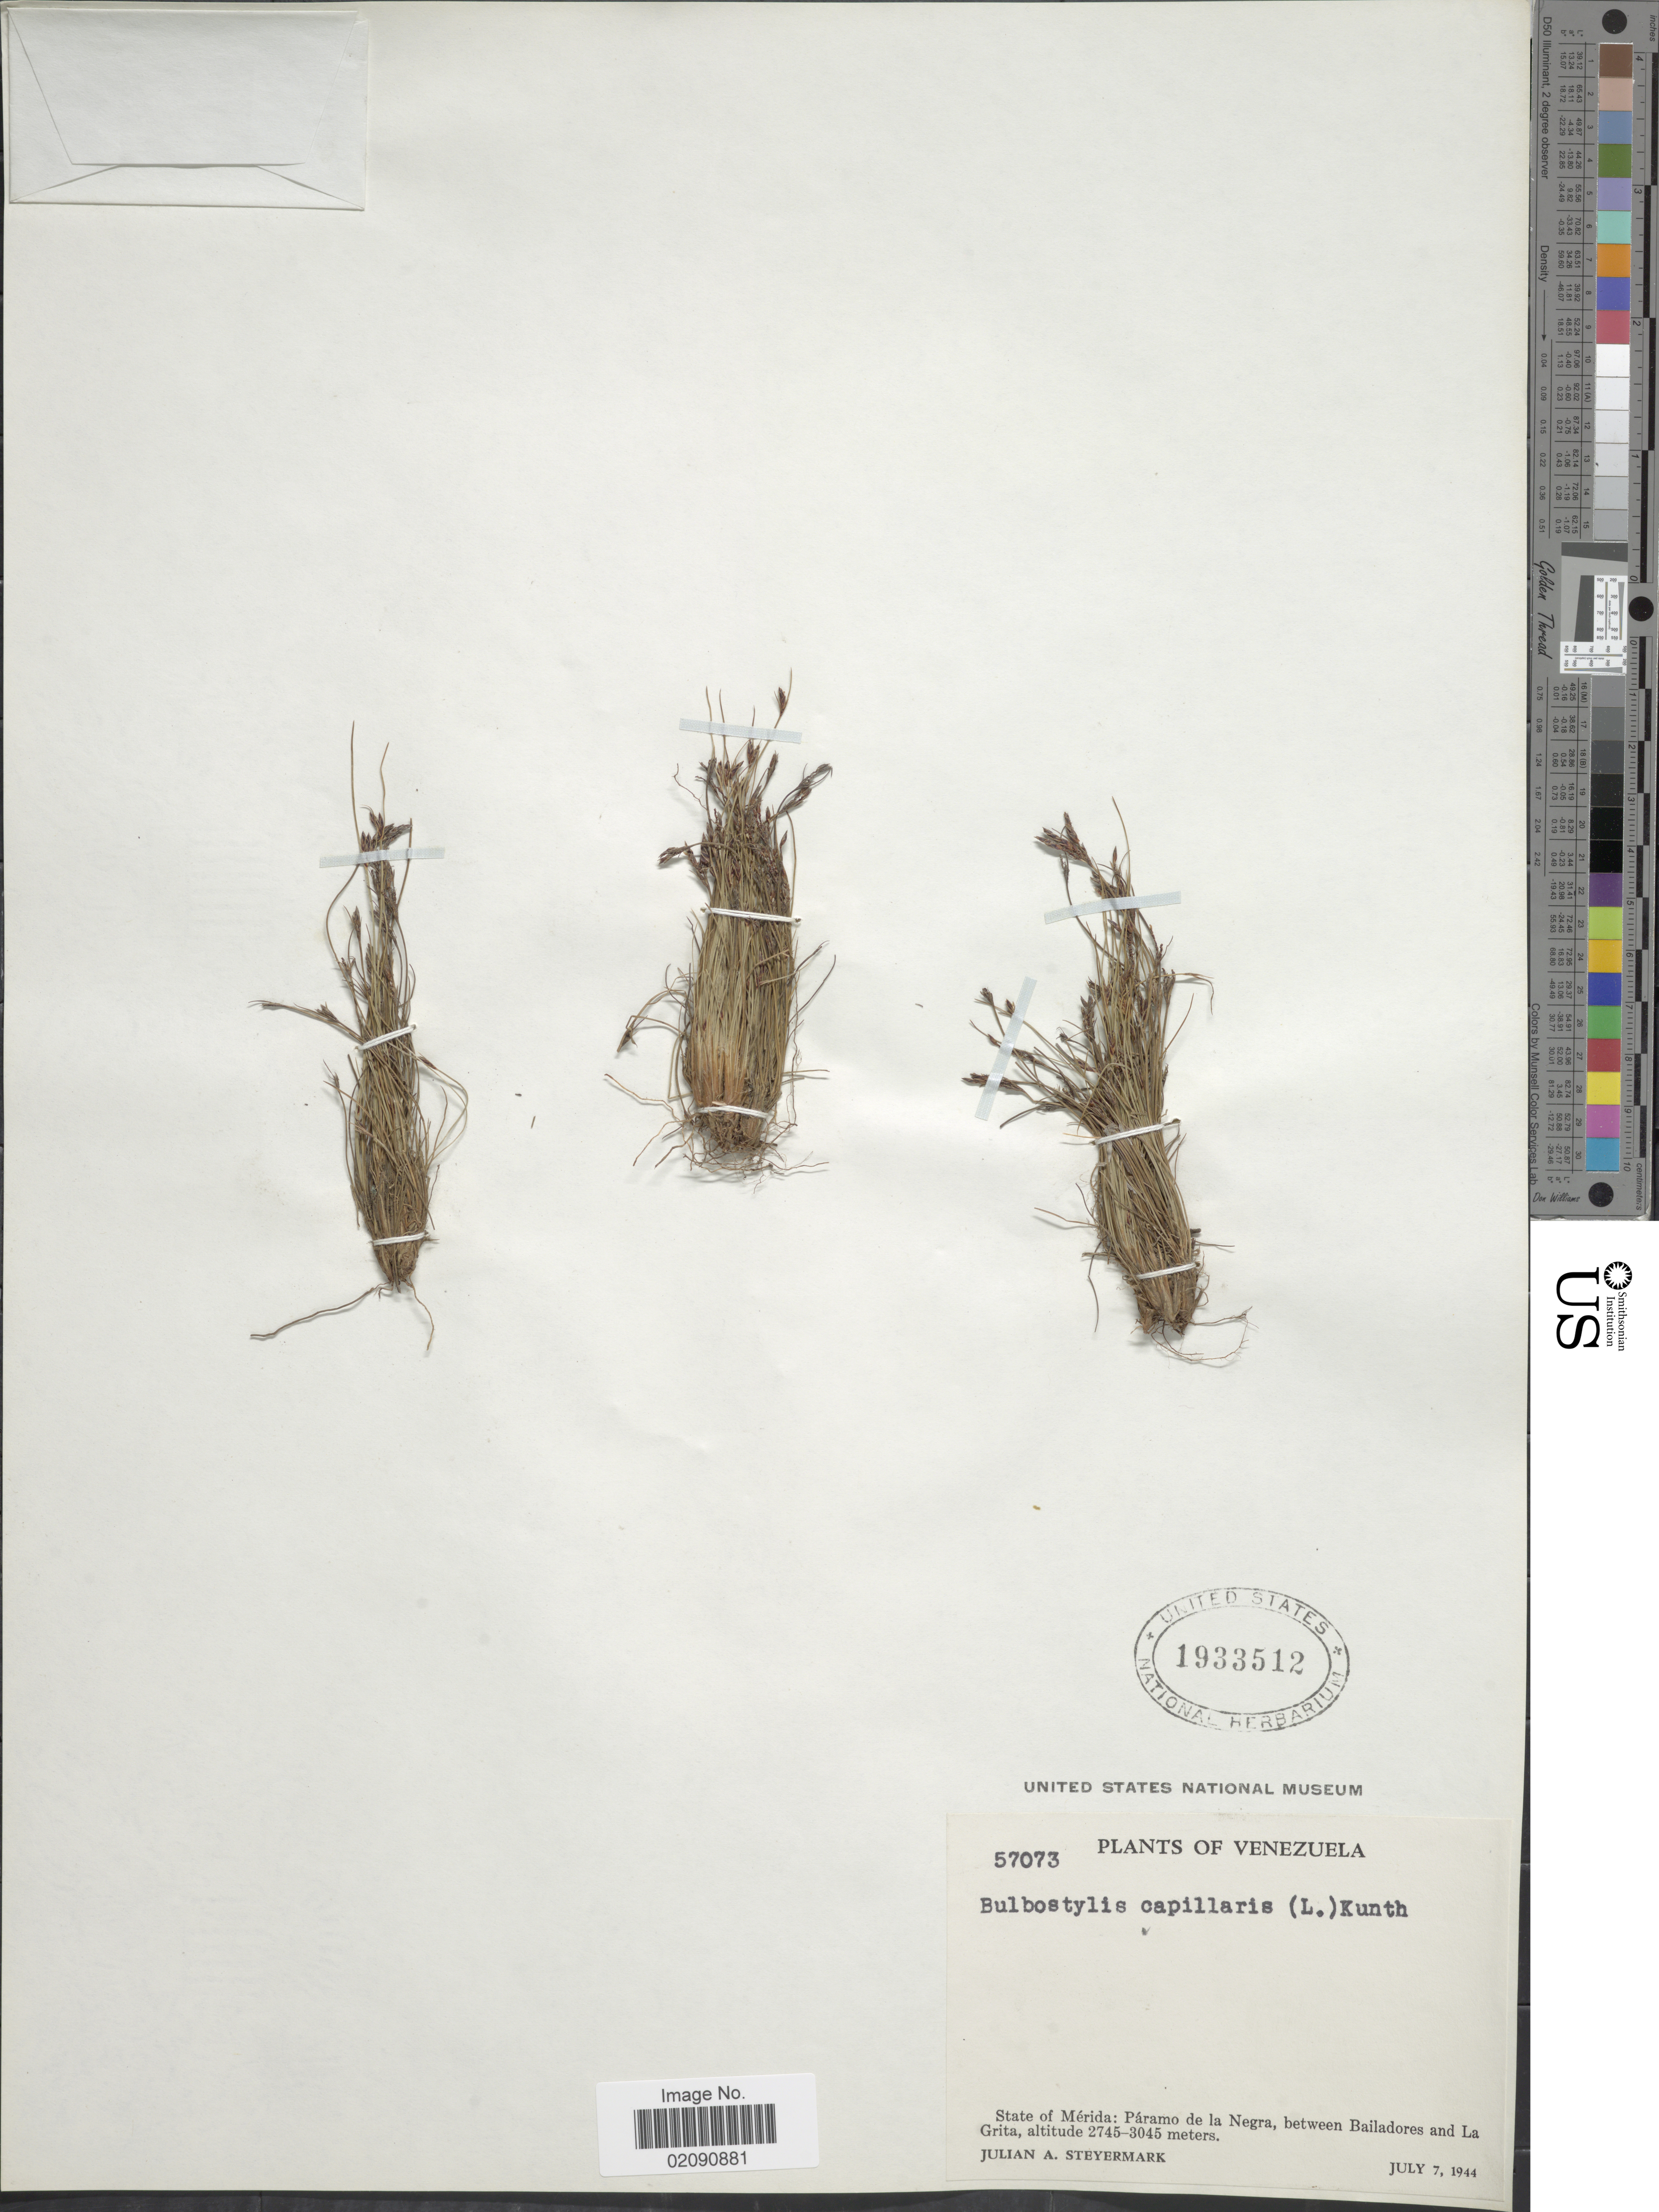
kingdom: Plantae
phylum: Tracheophyta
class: Liliopsida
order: Poales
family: Cyperaceae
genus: Bulbostylis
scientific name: Bulbostylis asperula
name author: (Kunth) C.B. Clarke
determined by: Maciel-Silva, J. F.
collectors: J. Steyermark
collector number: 57073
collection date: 1944-07-07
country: Venezuela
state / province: Mérida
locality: Paramo de la Negra, between Bailadores and La Grita.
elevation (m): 2745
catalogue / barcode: US 1933512